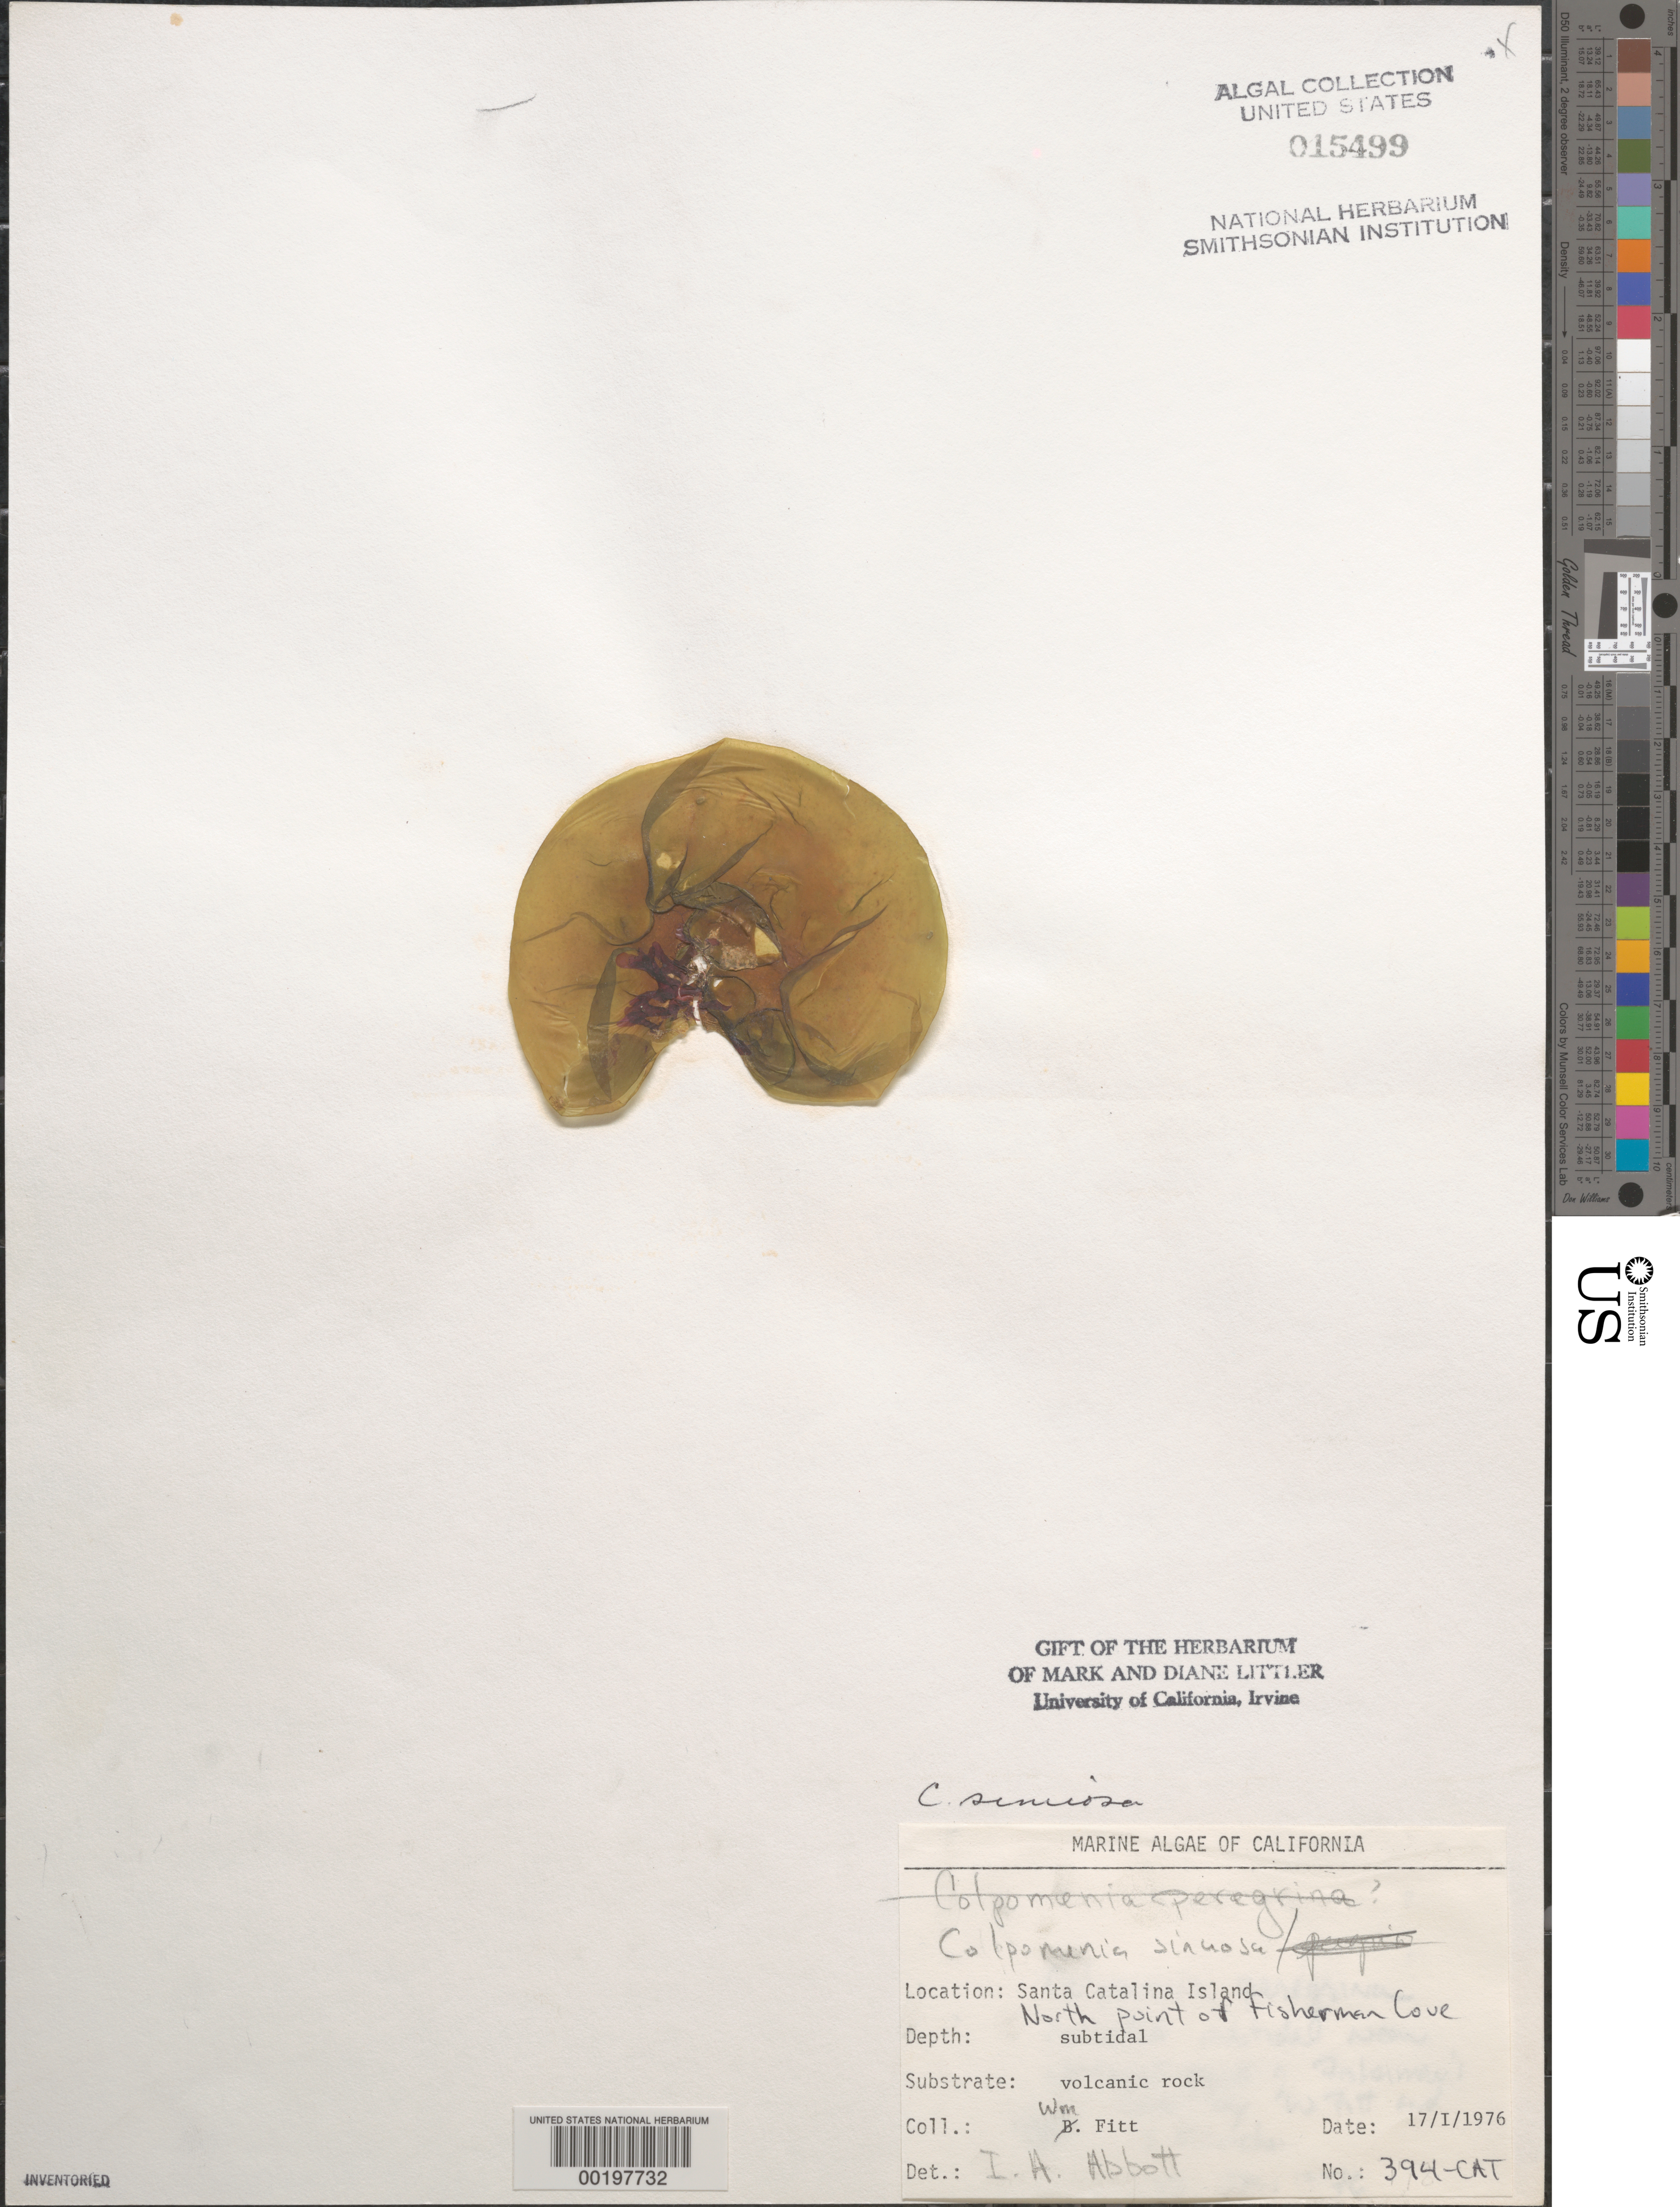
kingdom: Chromista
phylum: Ochrophyta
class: Phaeophyceae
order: Scytosiphonales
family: Scytosiphonaceae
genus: Colpomenia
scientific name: Colpomenia sinuosa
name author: (K. Mert. ex Roth) Derbes & Solier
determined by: Abbott, Isabella A.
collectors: W. Fitt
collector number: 394-cat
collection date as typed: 17 Jan 1976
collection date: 1976-01-17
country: United States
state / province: California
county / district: Los Angeles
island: Santa Catalina Island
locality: Fisherman Cove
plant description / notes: BLM-SOCALBIGHT Rocky Intertidal Survey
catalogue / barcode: US 15499